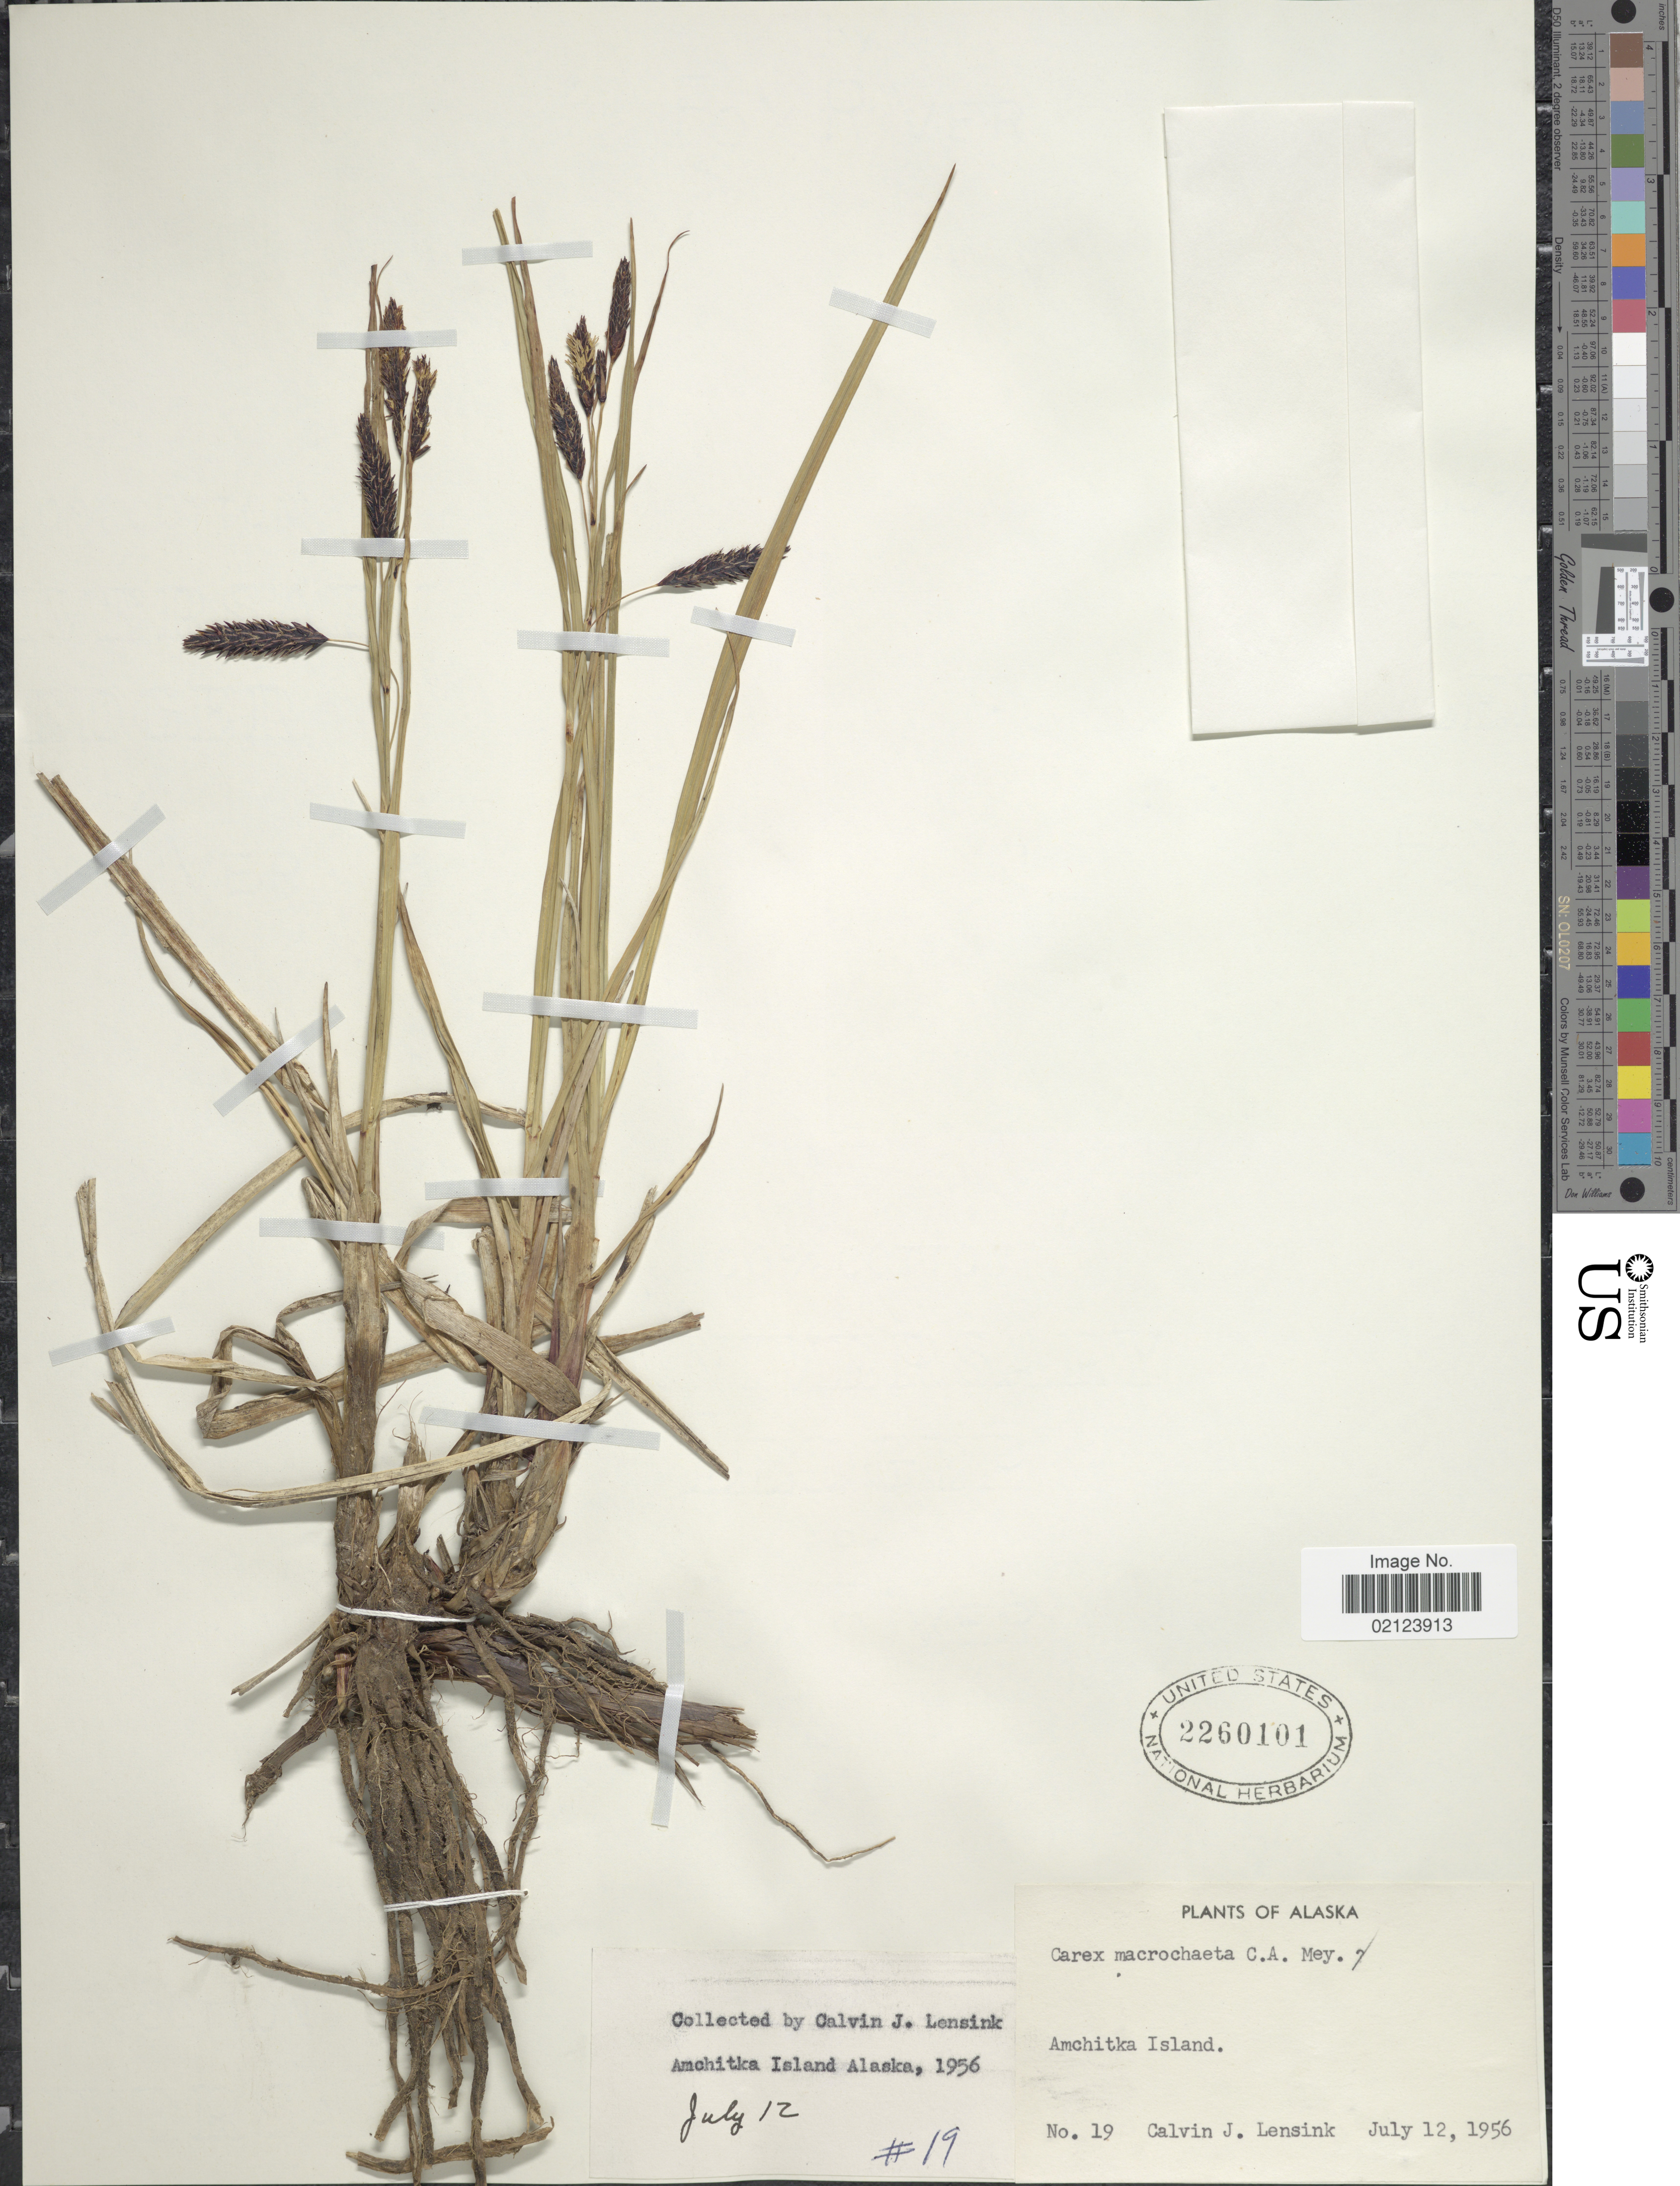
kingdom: Plantae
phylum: Tracheophyta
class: Liliopsida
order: Poales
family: Cyperaceae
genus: Carex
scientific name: Carex macrochaeta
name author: C.A. Mey.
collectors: C. Lensink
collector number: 19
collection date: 1956-07-12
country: United States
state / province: Alaska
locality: Amichitka Island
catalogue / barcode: US 2260101